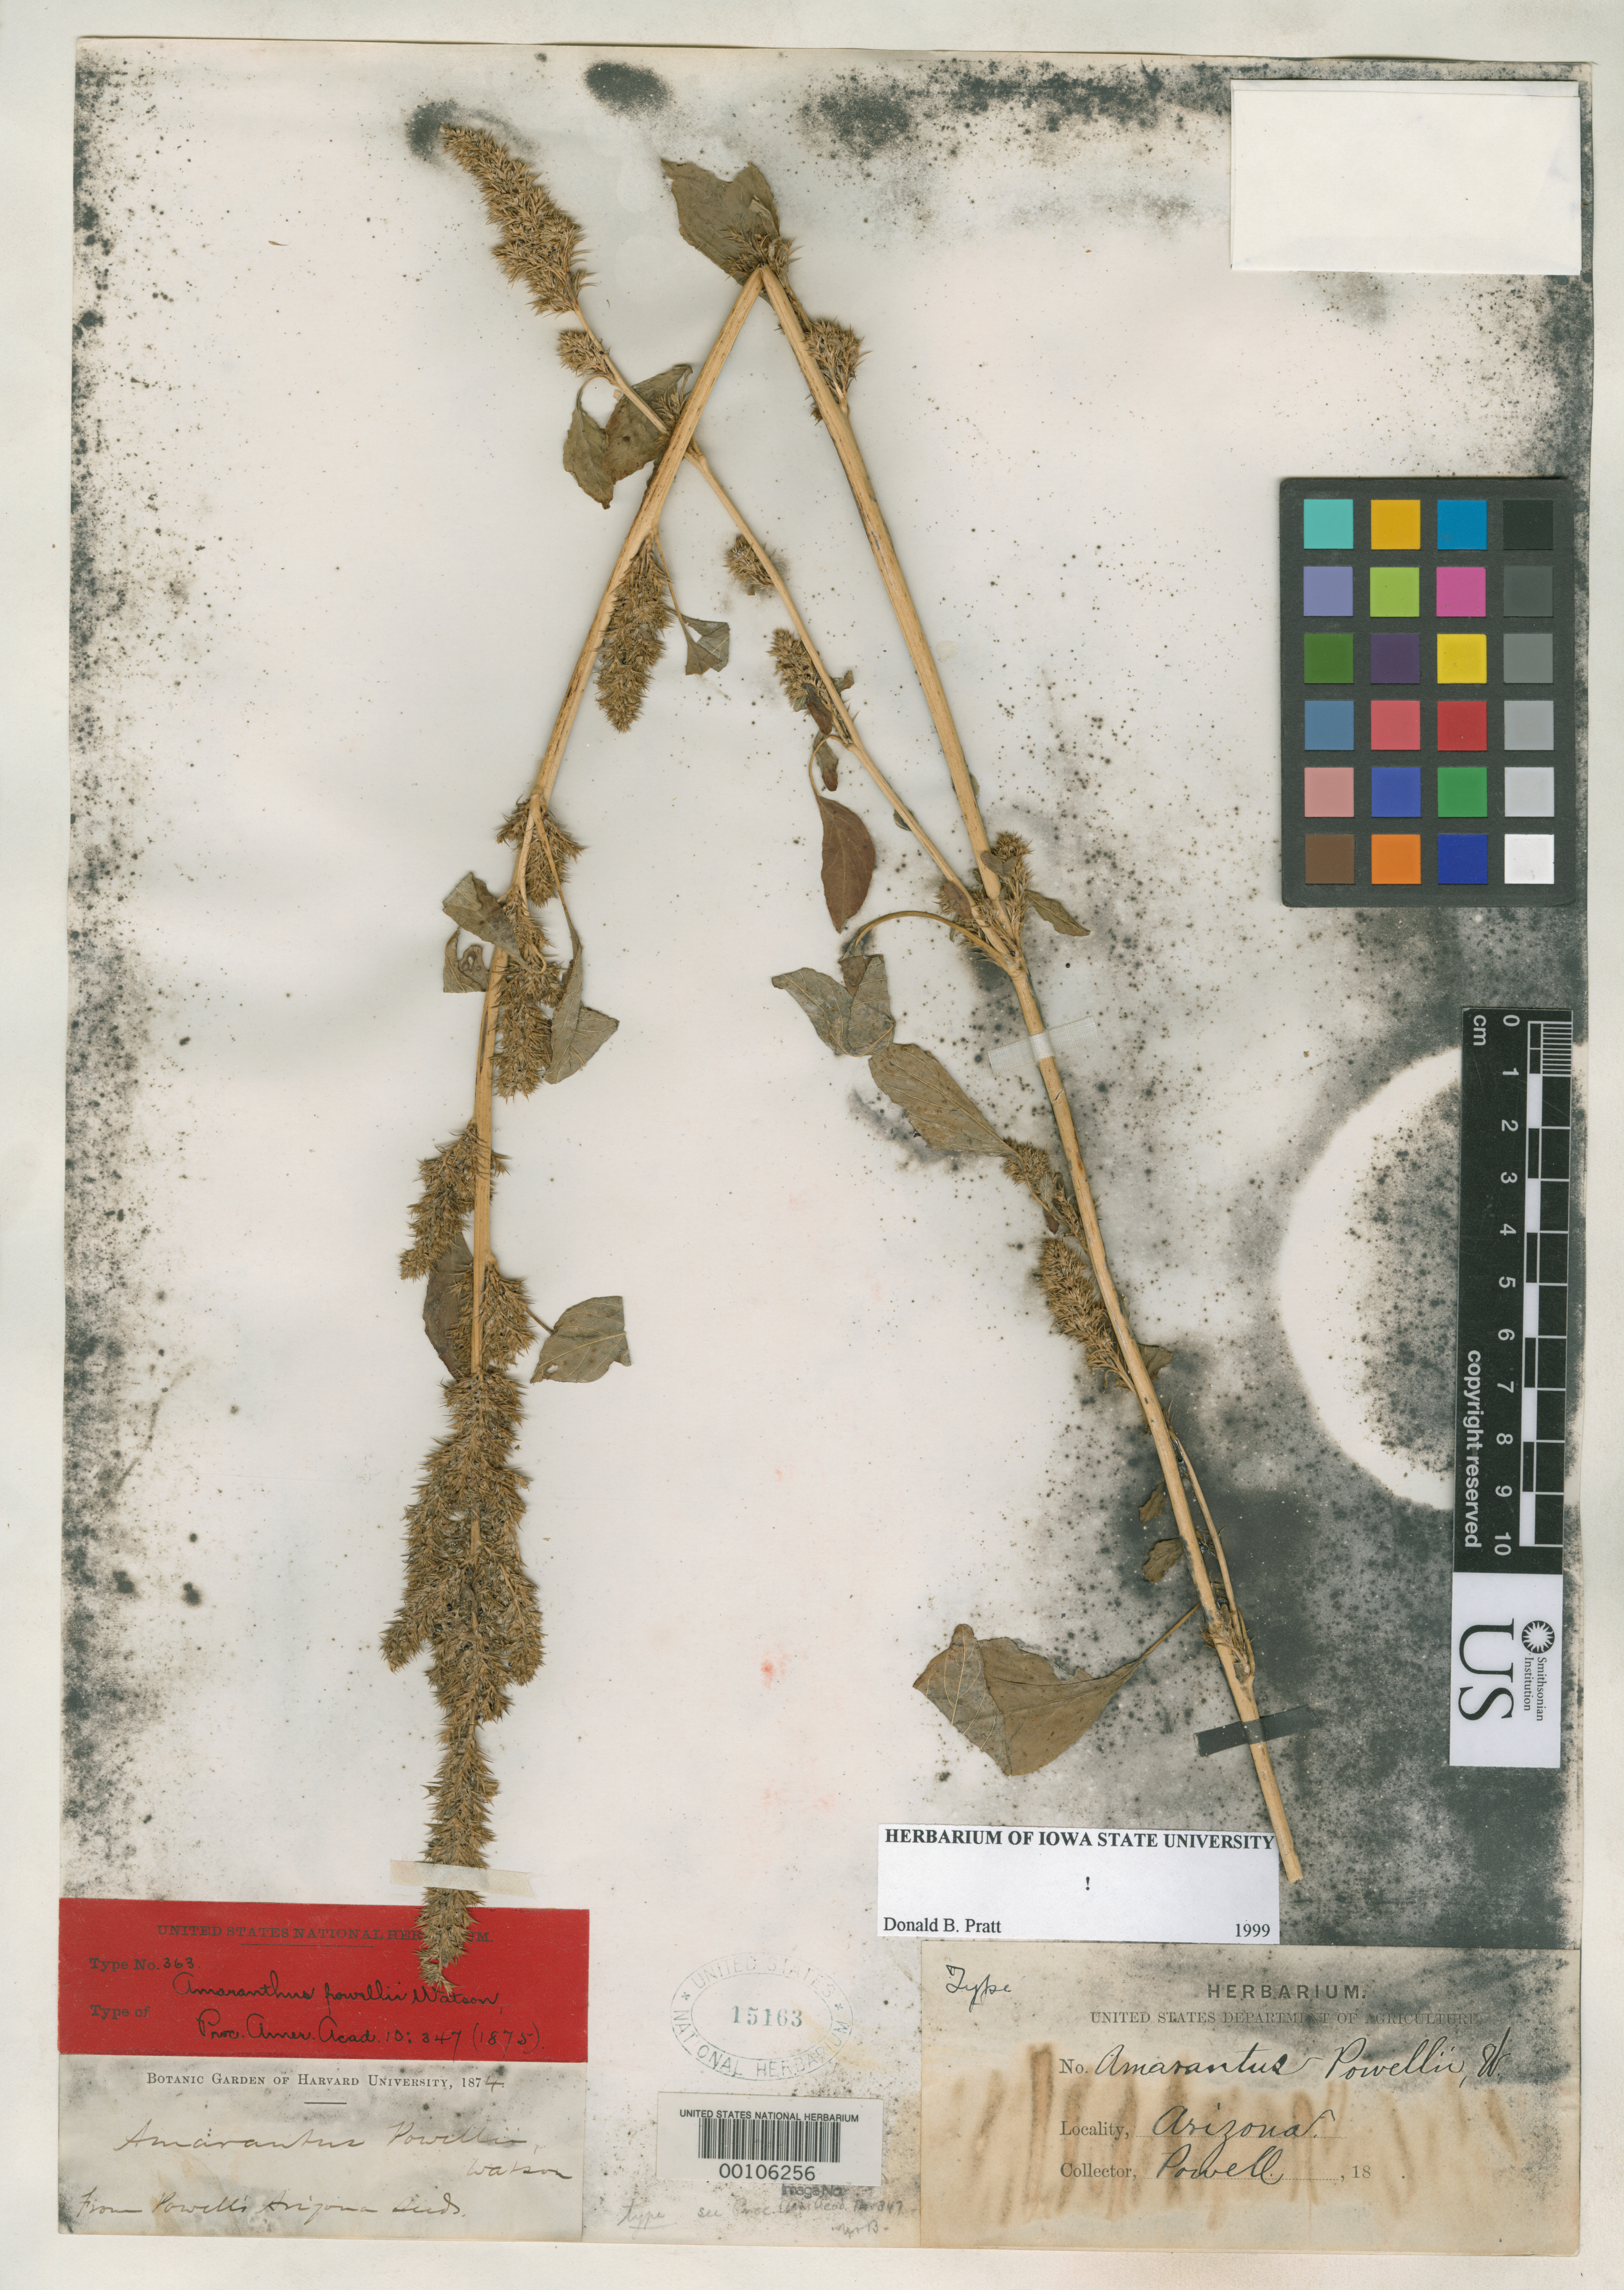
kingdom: Plantae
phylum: Tracheophyta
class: Magnoliopsida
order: Caryophyllales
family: Amaranthaceae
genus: Amaranthus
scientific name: Amaranthus powellii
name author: S. Watson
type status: Isotype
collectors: J. W. Powell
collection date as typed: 1874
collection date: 1874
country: United States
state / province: Arizona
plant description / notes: "from Powell's Arizona seeds", apparently made from cultivation in the Botanic Garden of Harvard University.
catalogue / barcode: US 15163